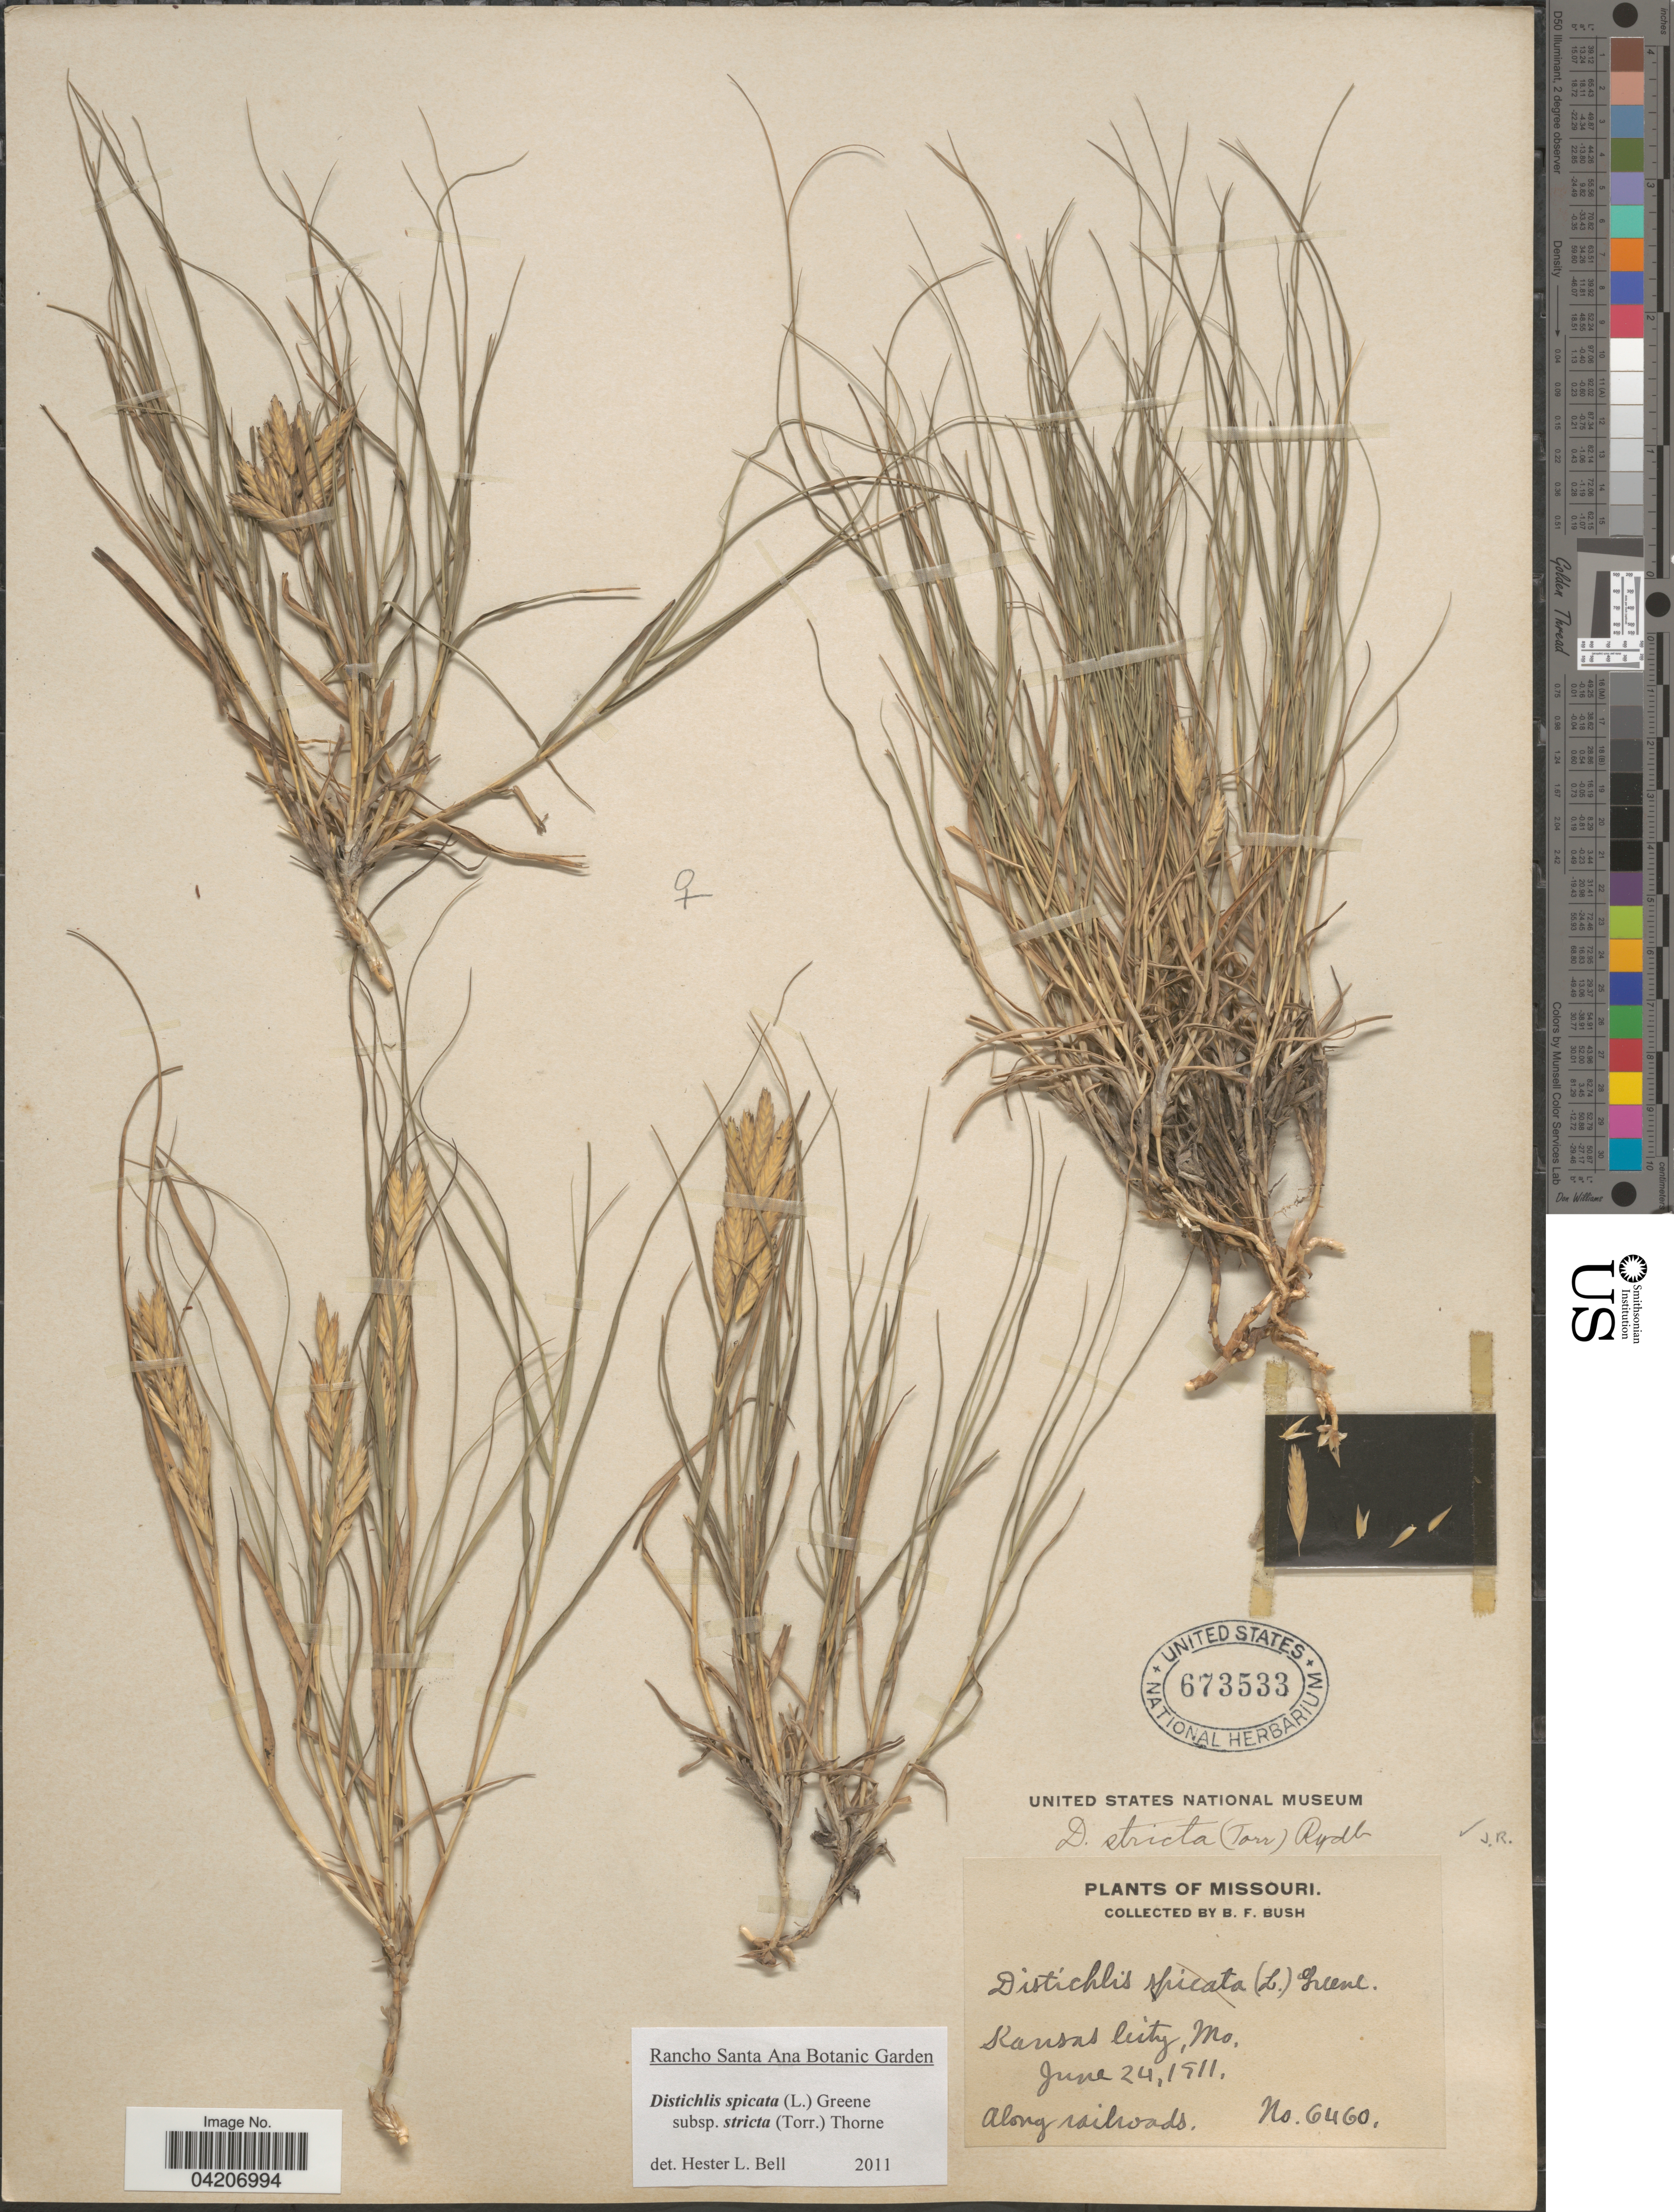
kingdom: Plantae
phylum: Tracheophyta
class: Liliopsida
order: Poales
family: Poaceae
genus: Distichlis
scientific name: Distichlis spicata subsp. stricta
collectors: B. F. Bush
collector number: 6460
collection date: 1911-06-24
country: United States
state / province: Missouri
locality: Kansas City.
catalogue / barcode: US 673533